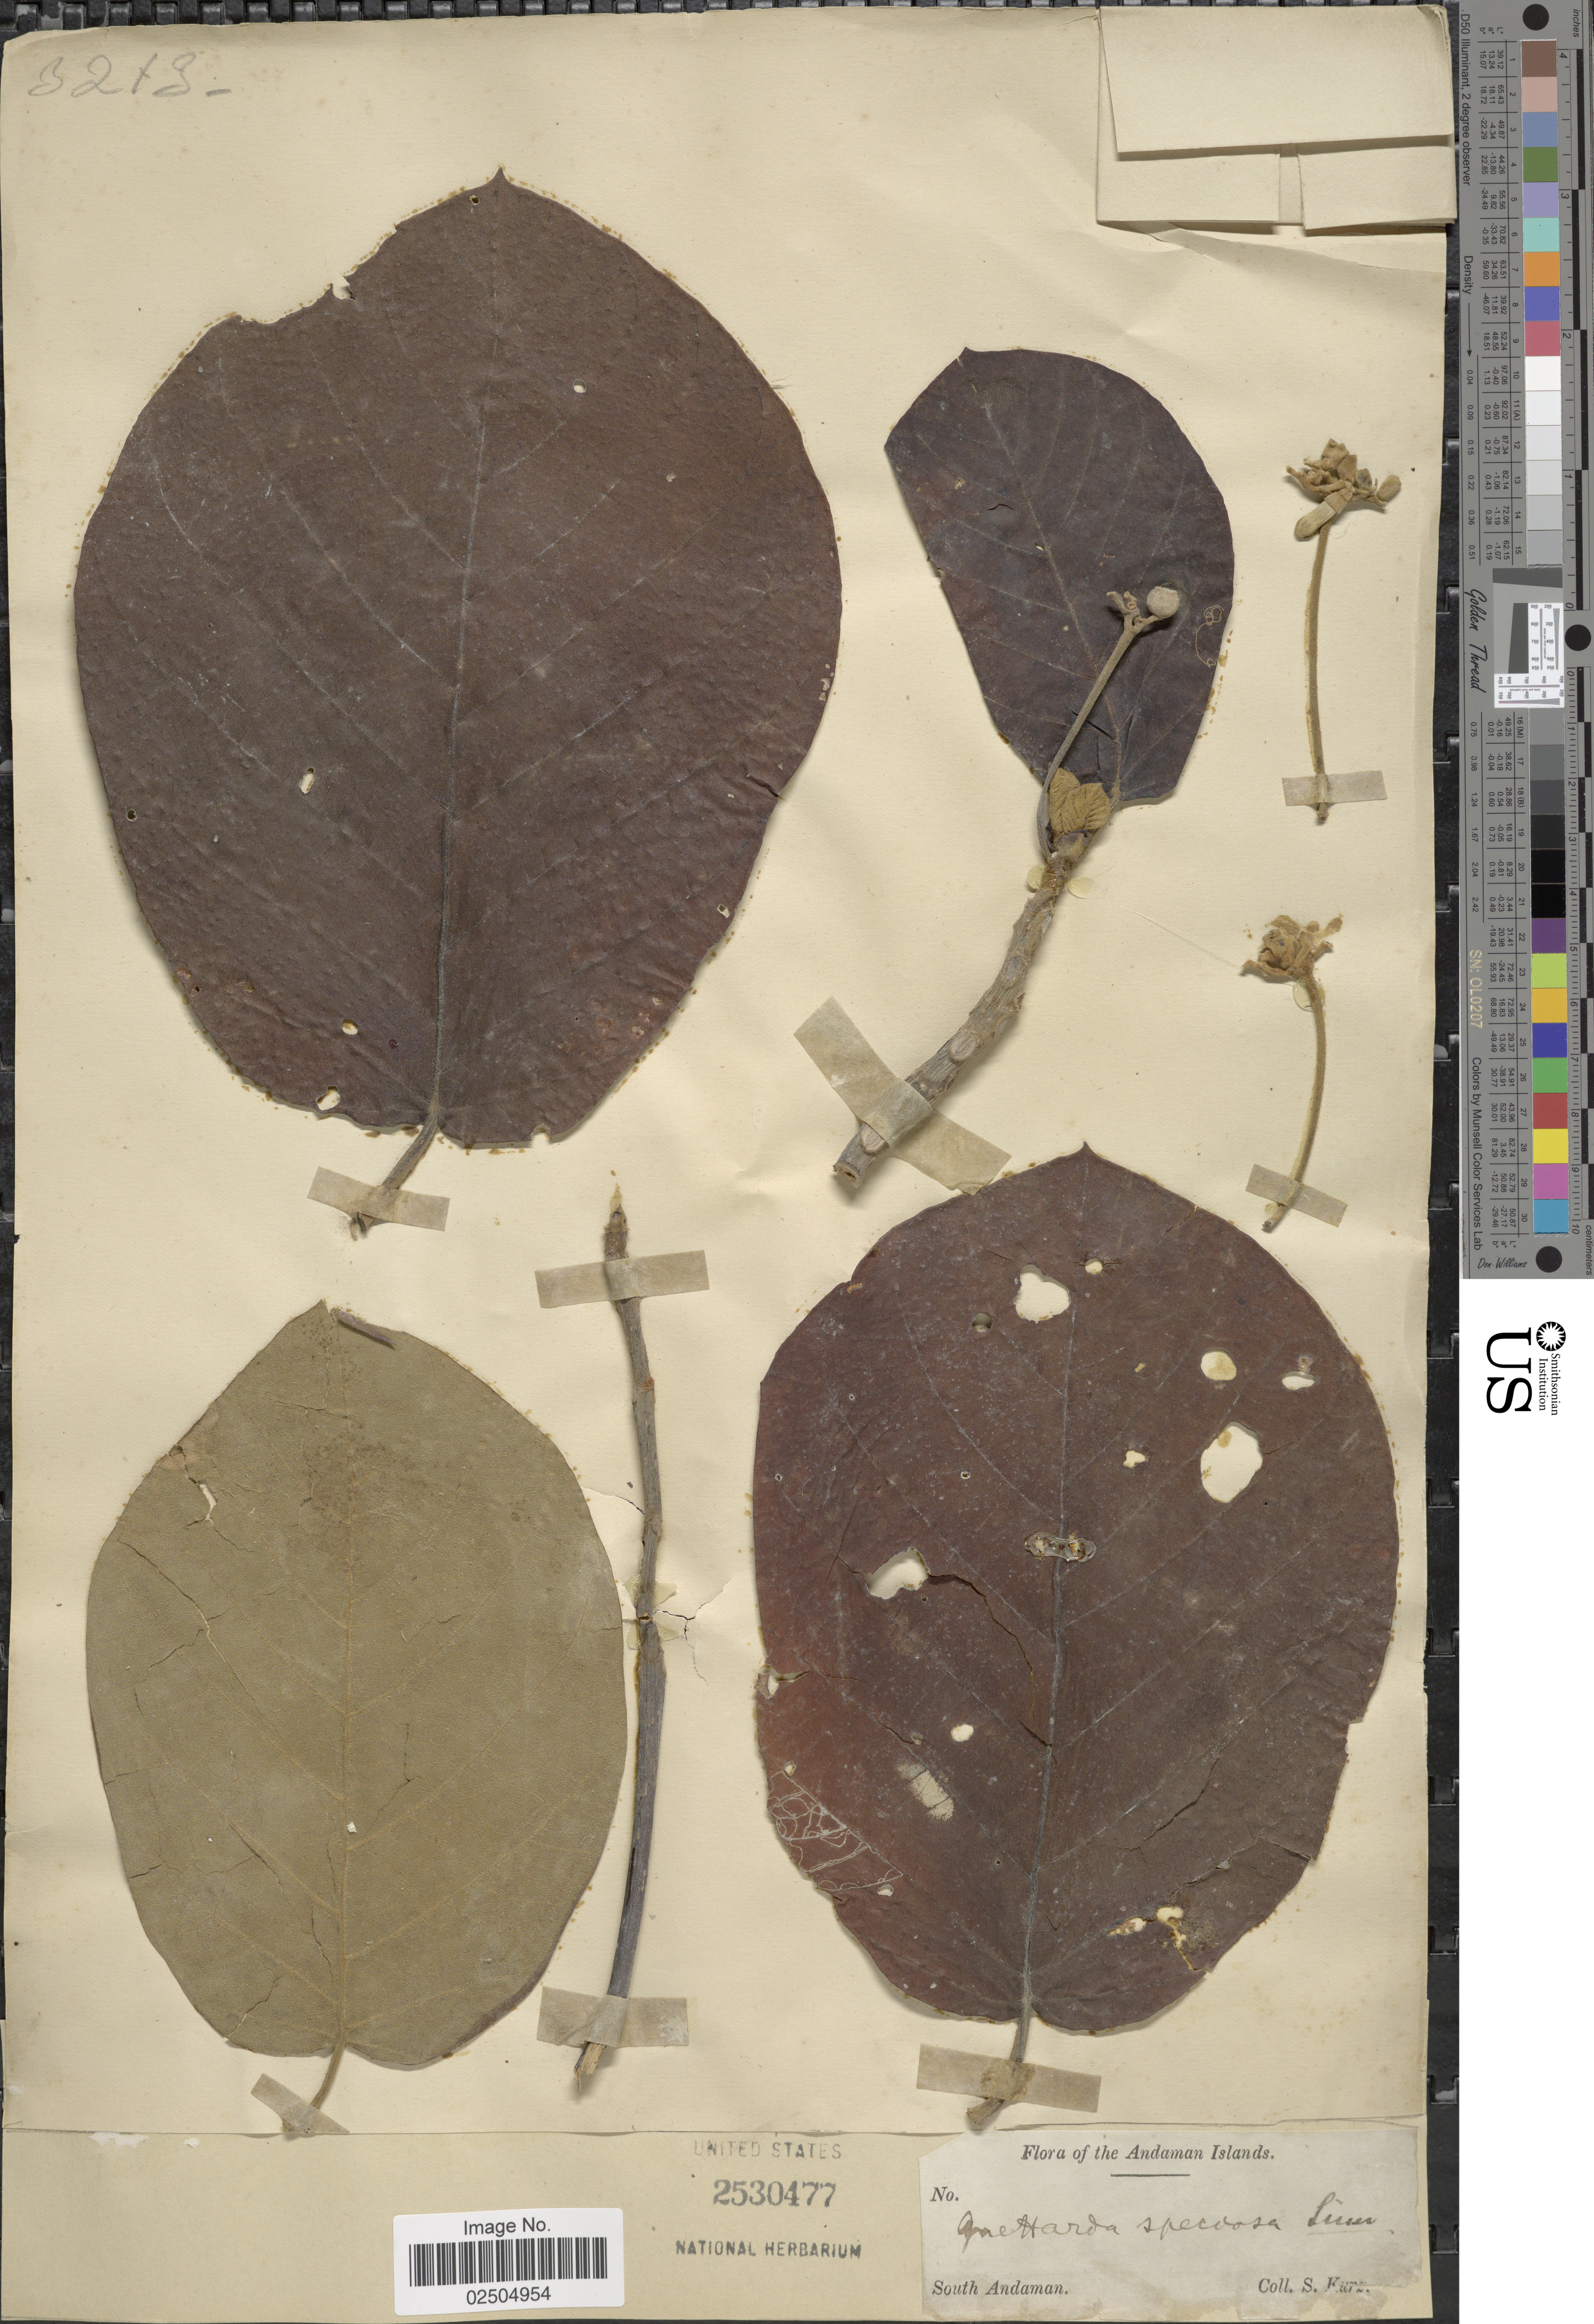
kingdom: Plantae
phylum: Tracheophyta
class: Magnoliopsida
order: Gentianales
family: Rubiaceae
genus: Guettarda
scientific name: Guettarda speciosa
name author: L.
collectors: S. Kurz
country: India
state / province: Andaman and Nicobar Islands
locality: The Andaman Islands, South Andaman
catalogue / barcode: US 2530477